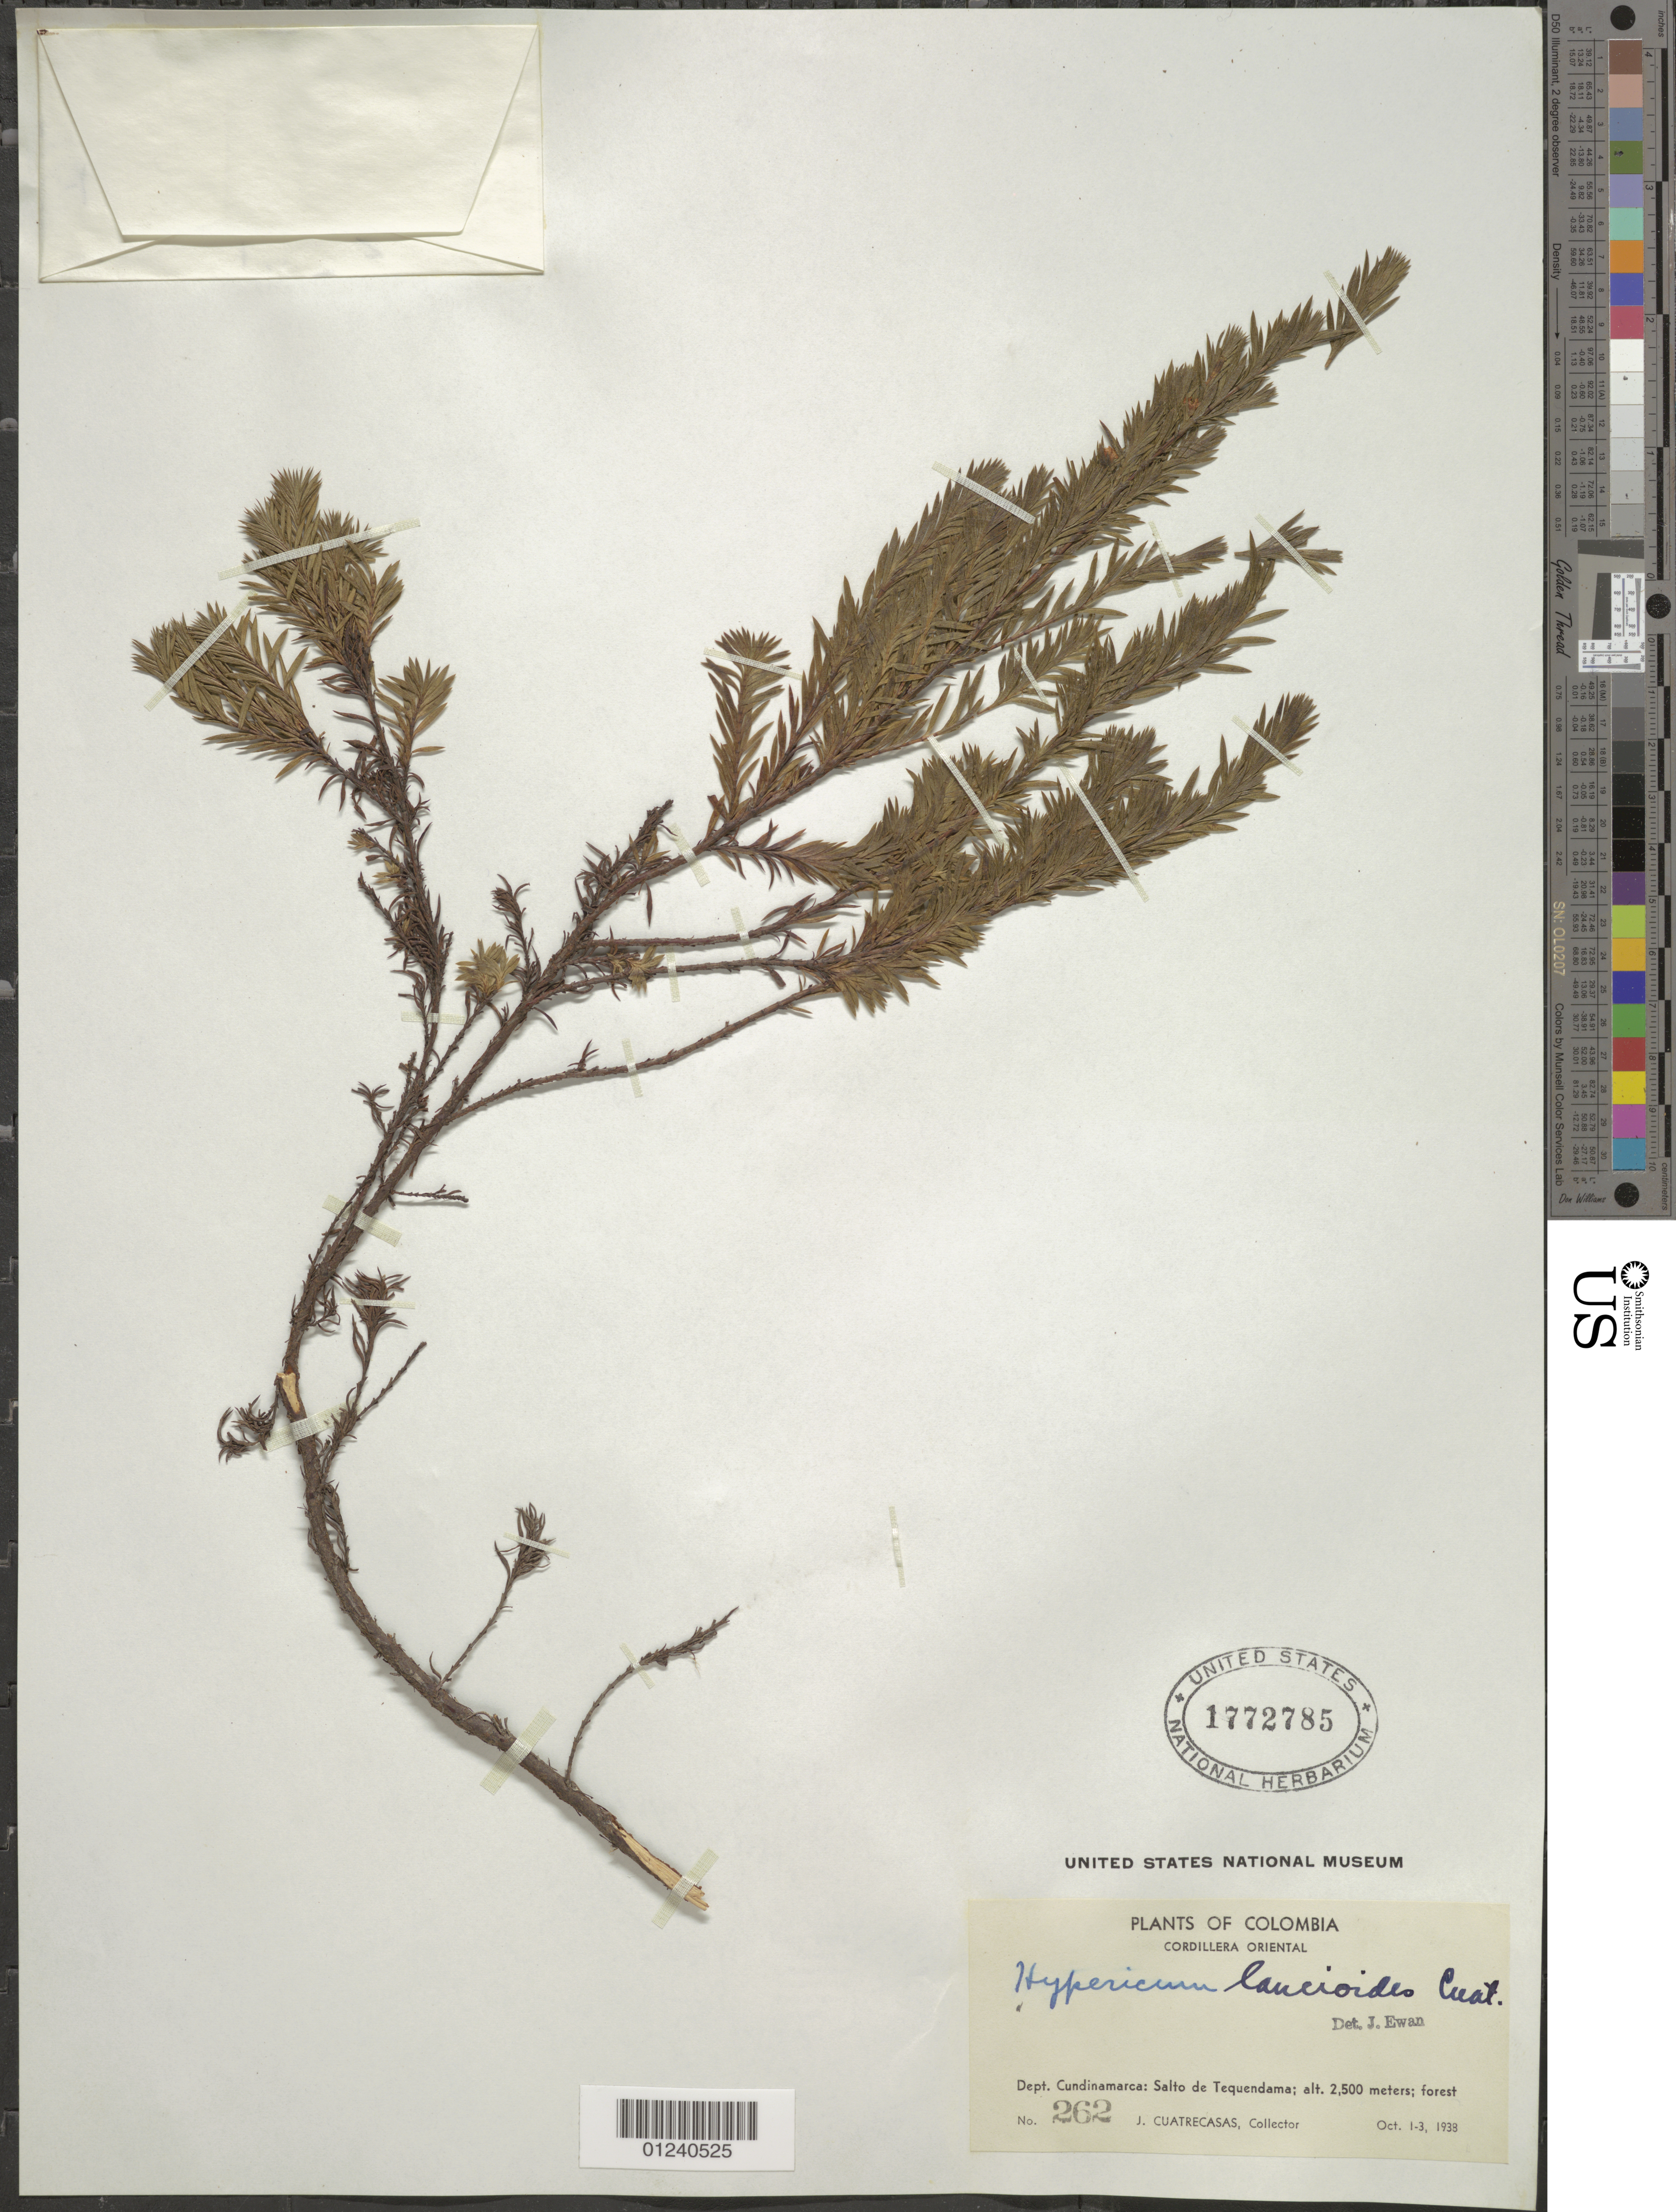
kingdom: Plantae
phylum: Tracheophyta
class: Magnoliopsida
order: Malpighiales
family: Hypericaceae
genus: Hypericum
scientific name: Hypericum juniperinum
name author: Kunth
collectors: J. Cuatrecasas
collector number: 262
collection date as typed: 1 October 1938 to 3 October 1938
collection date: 1938-10-01/1938-10-03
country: Colombia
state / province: Cundinamarca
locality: Cordillera Oriental Salto de Tequendama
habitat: Forest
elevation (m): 2500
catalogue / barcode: US 1772785